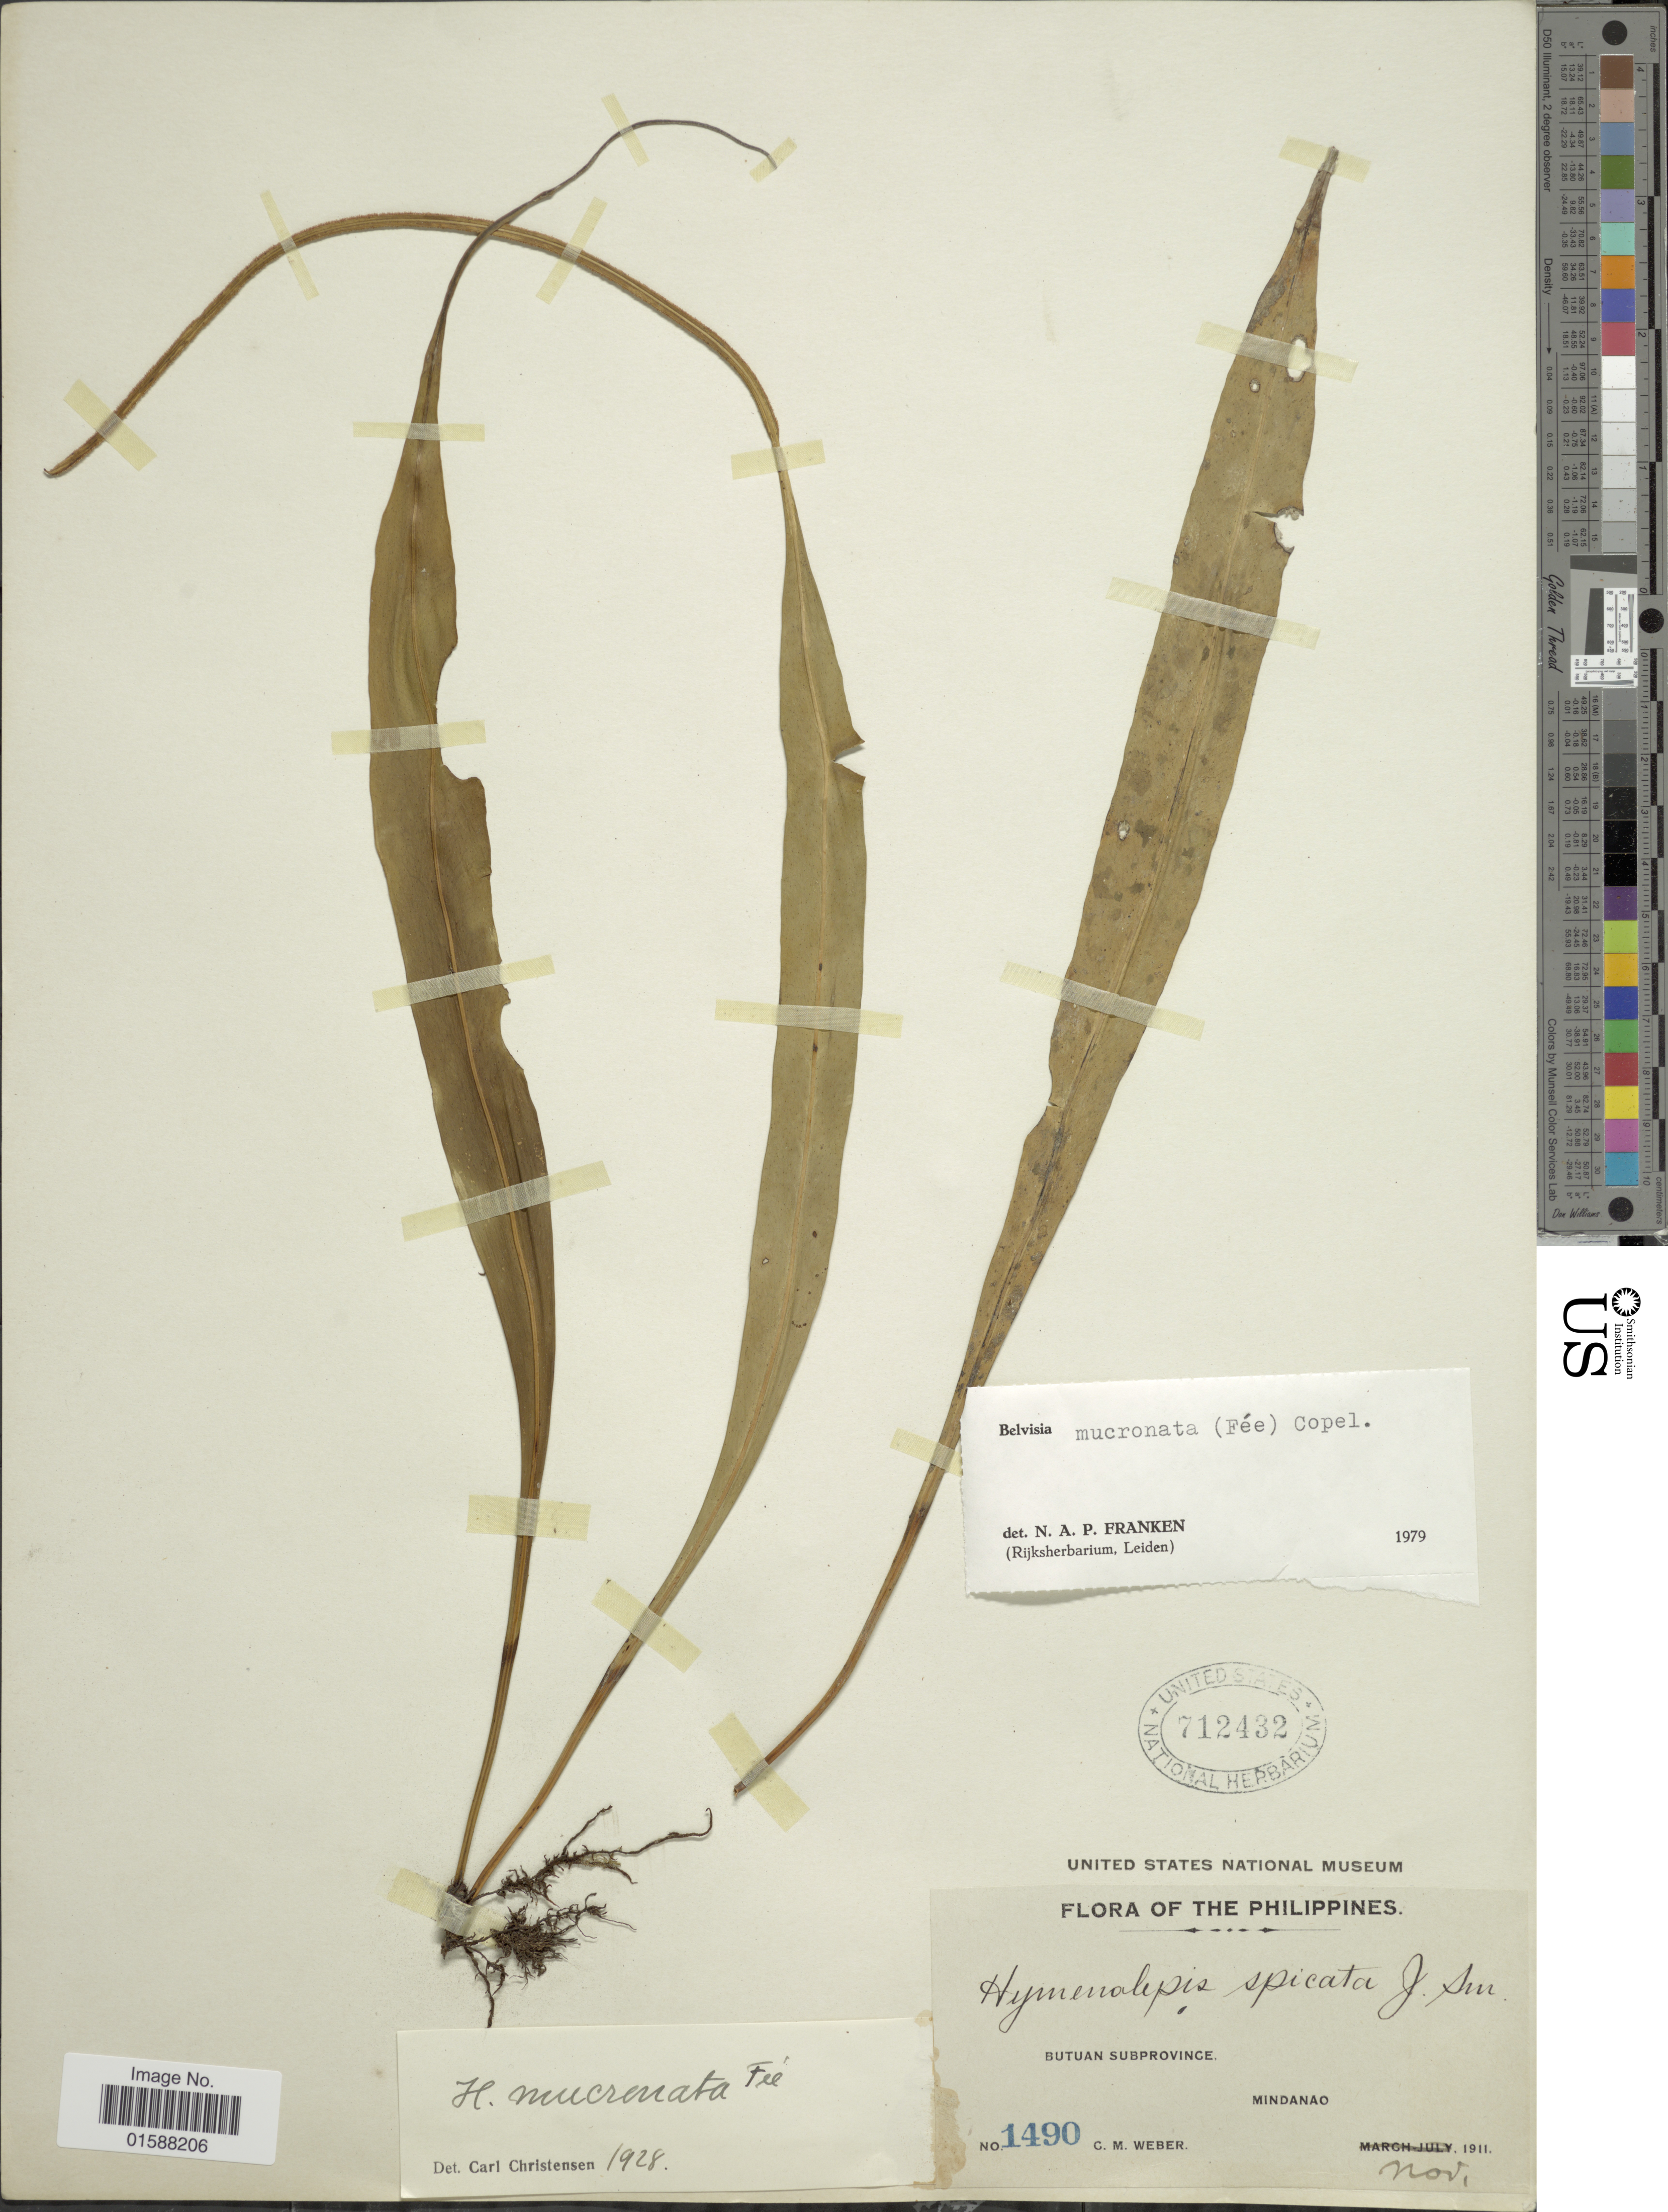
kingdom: Plantae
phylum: Tracheophyta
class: Polypodiopsida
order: Polypodiales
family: Polypodiaceae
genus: Lepisorus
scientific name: Lepisorus mucronatus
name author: (Fée) Li S. Wang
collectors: C. M. Weber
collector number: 1490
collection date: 1911-11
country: Philippines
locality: Butuan Subprovince, Mindanao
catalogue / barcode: US 712432